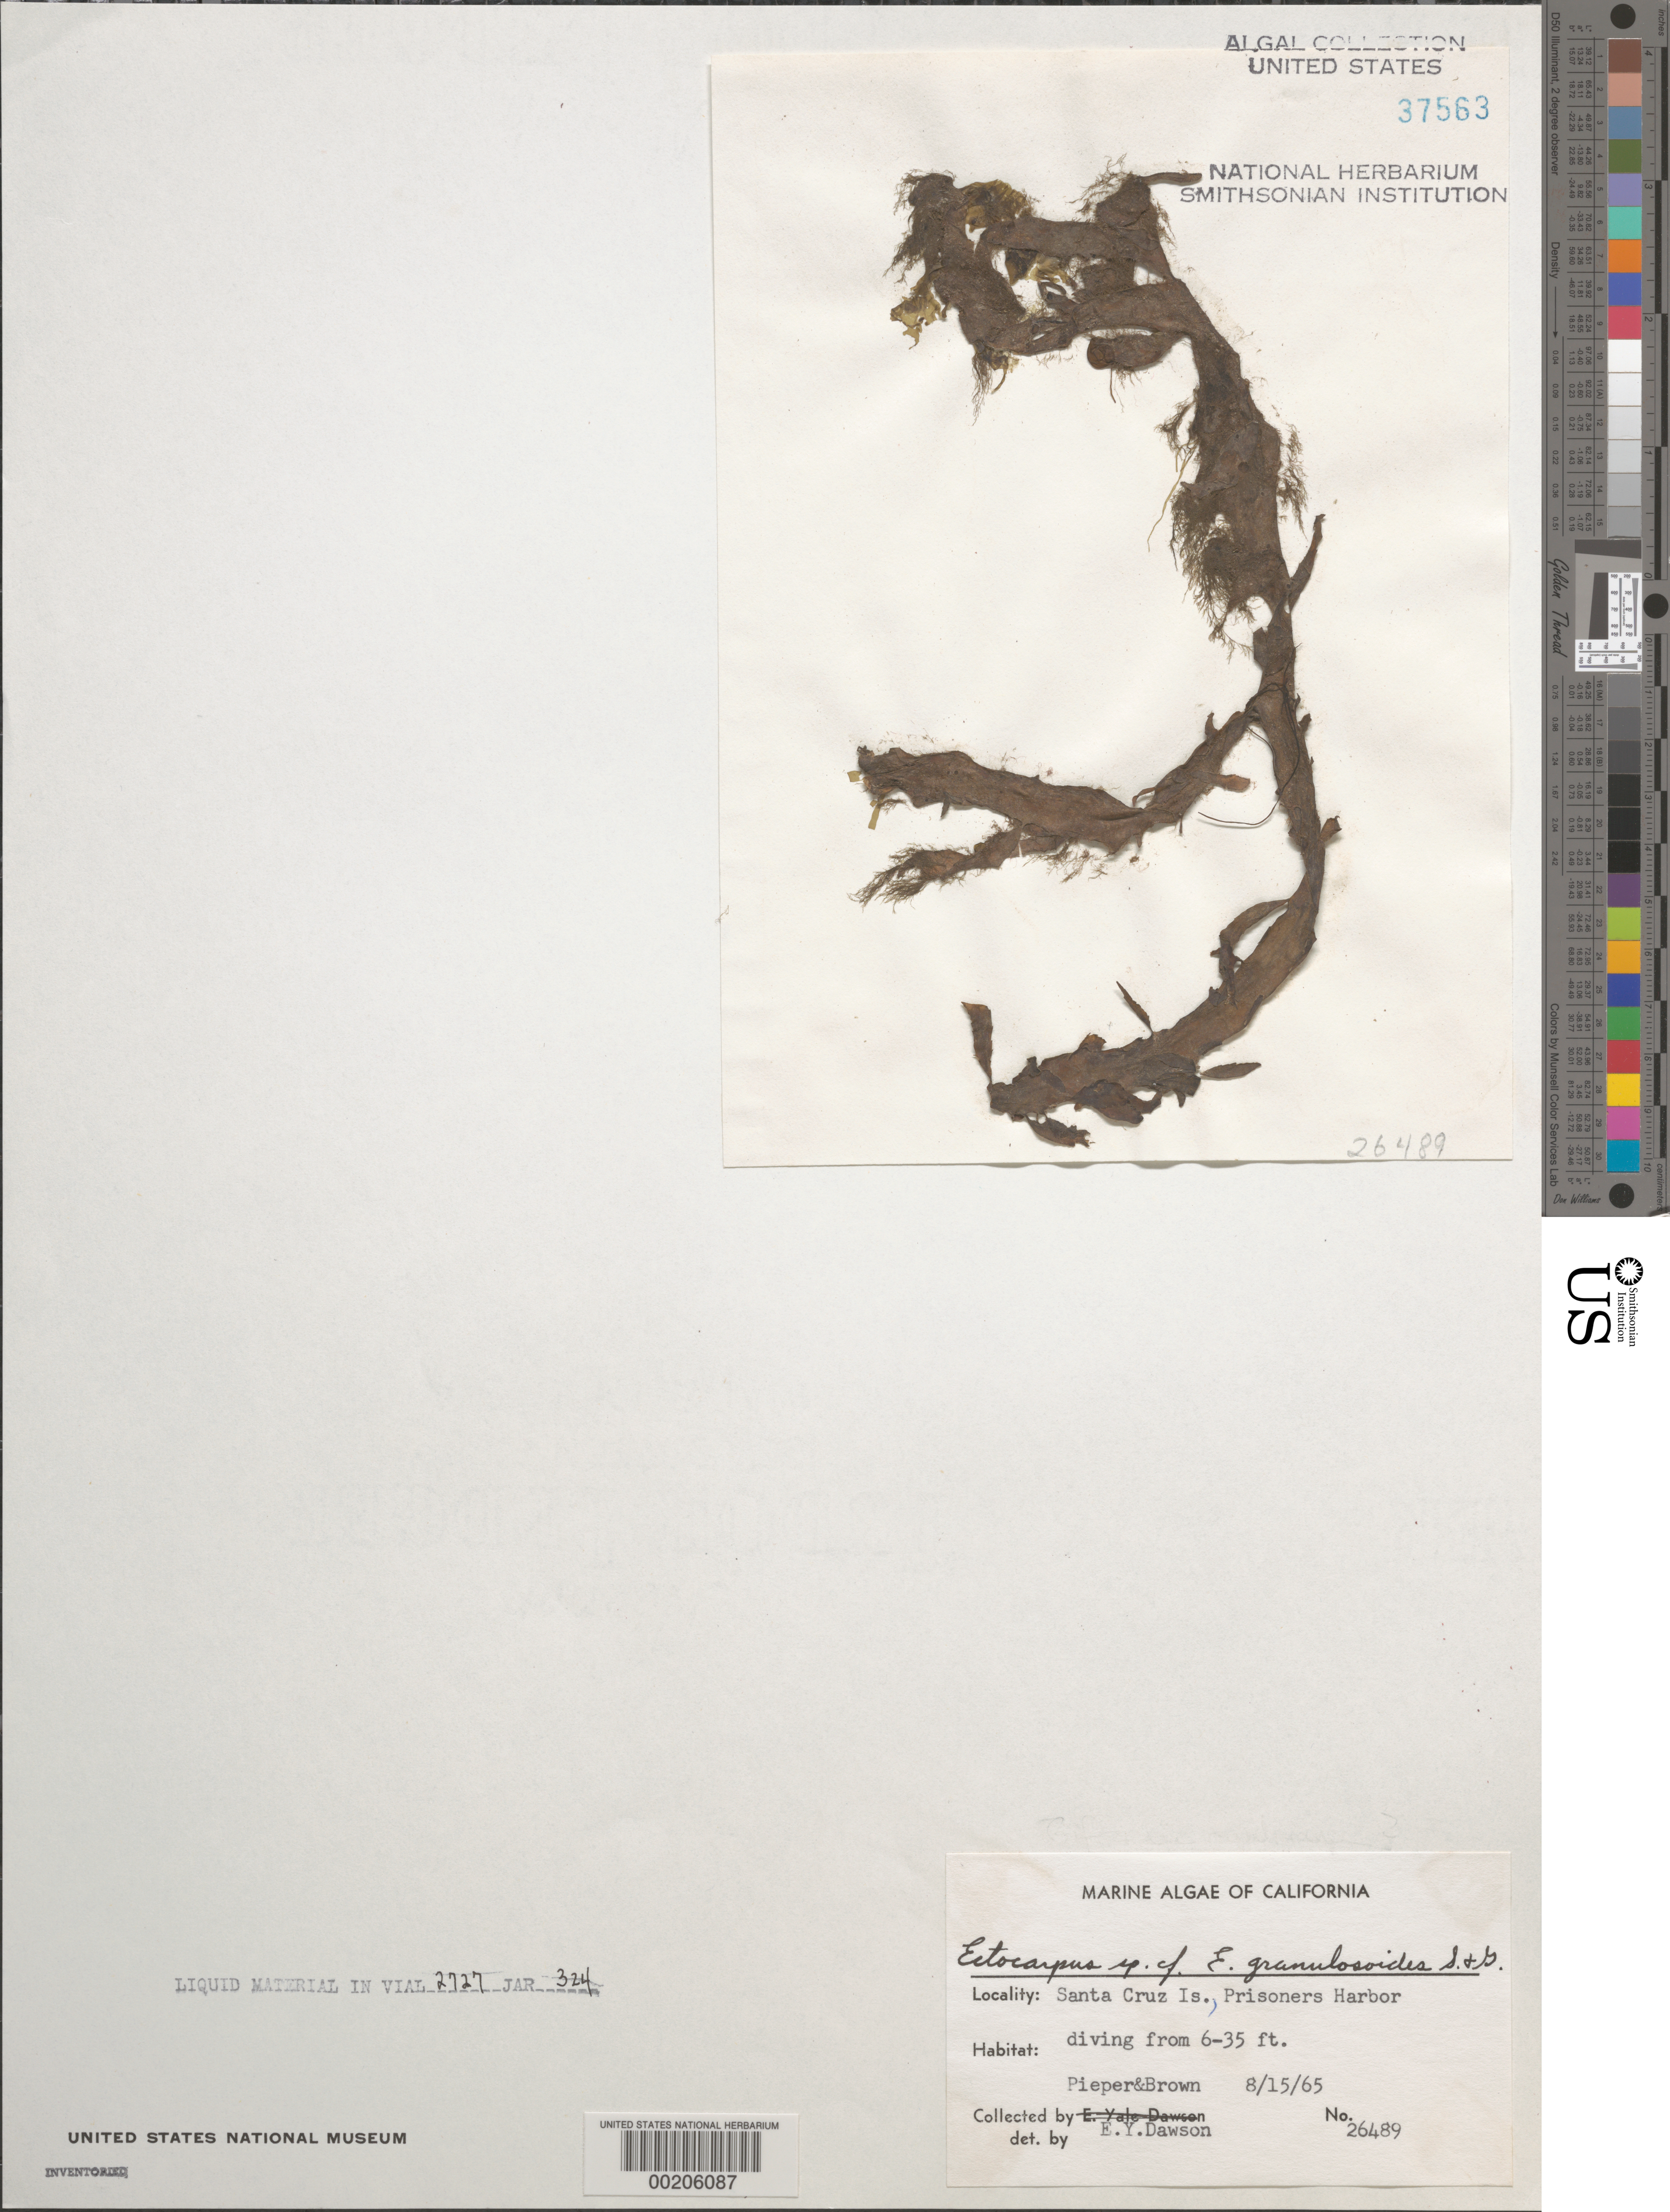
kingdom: Chromista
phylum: Ochrophyta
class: Phaeophyceae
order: Ectocarpales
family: Acinetosporaceae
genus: Hincksia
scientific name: Hincksia sandriana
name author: (Zanardini) P.C. Silva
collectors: D. Pieper & D. Brown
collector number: EYD 26489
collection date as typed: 15 Aug 1965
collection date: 1965-08-15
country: United States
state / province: California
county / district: Santa Barbara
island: Santa Cruz Island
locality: Prisoner's Harbor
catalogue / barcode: US 37563